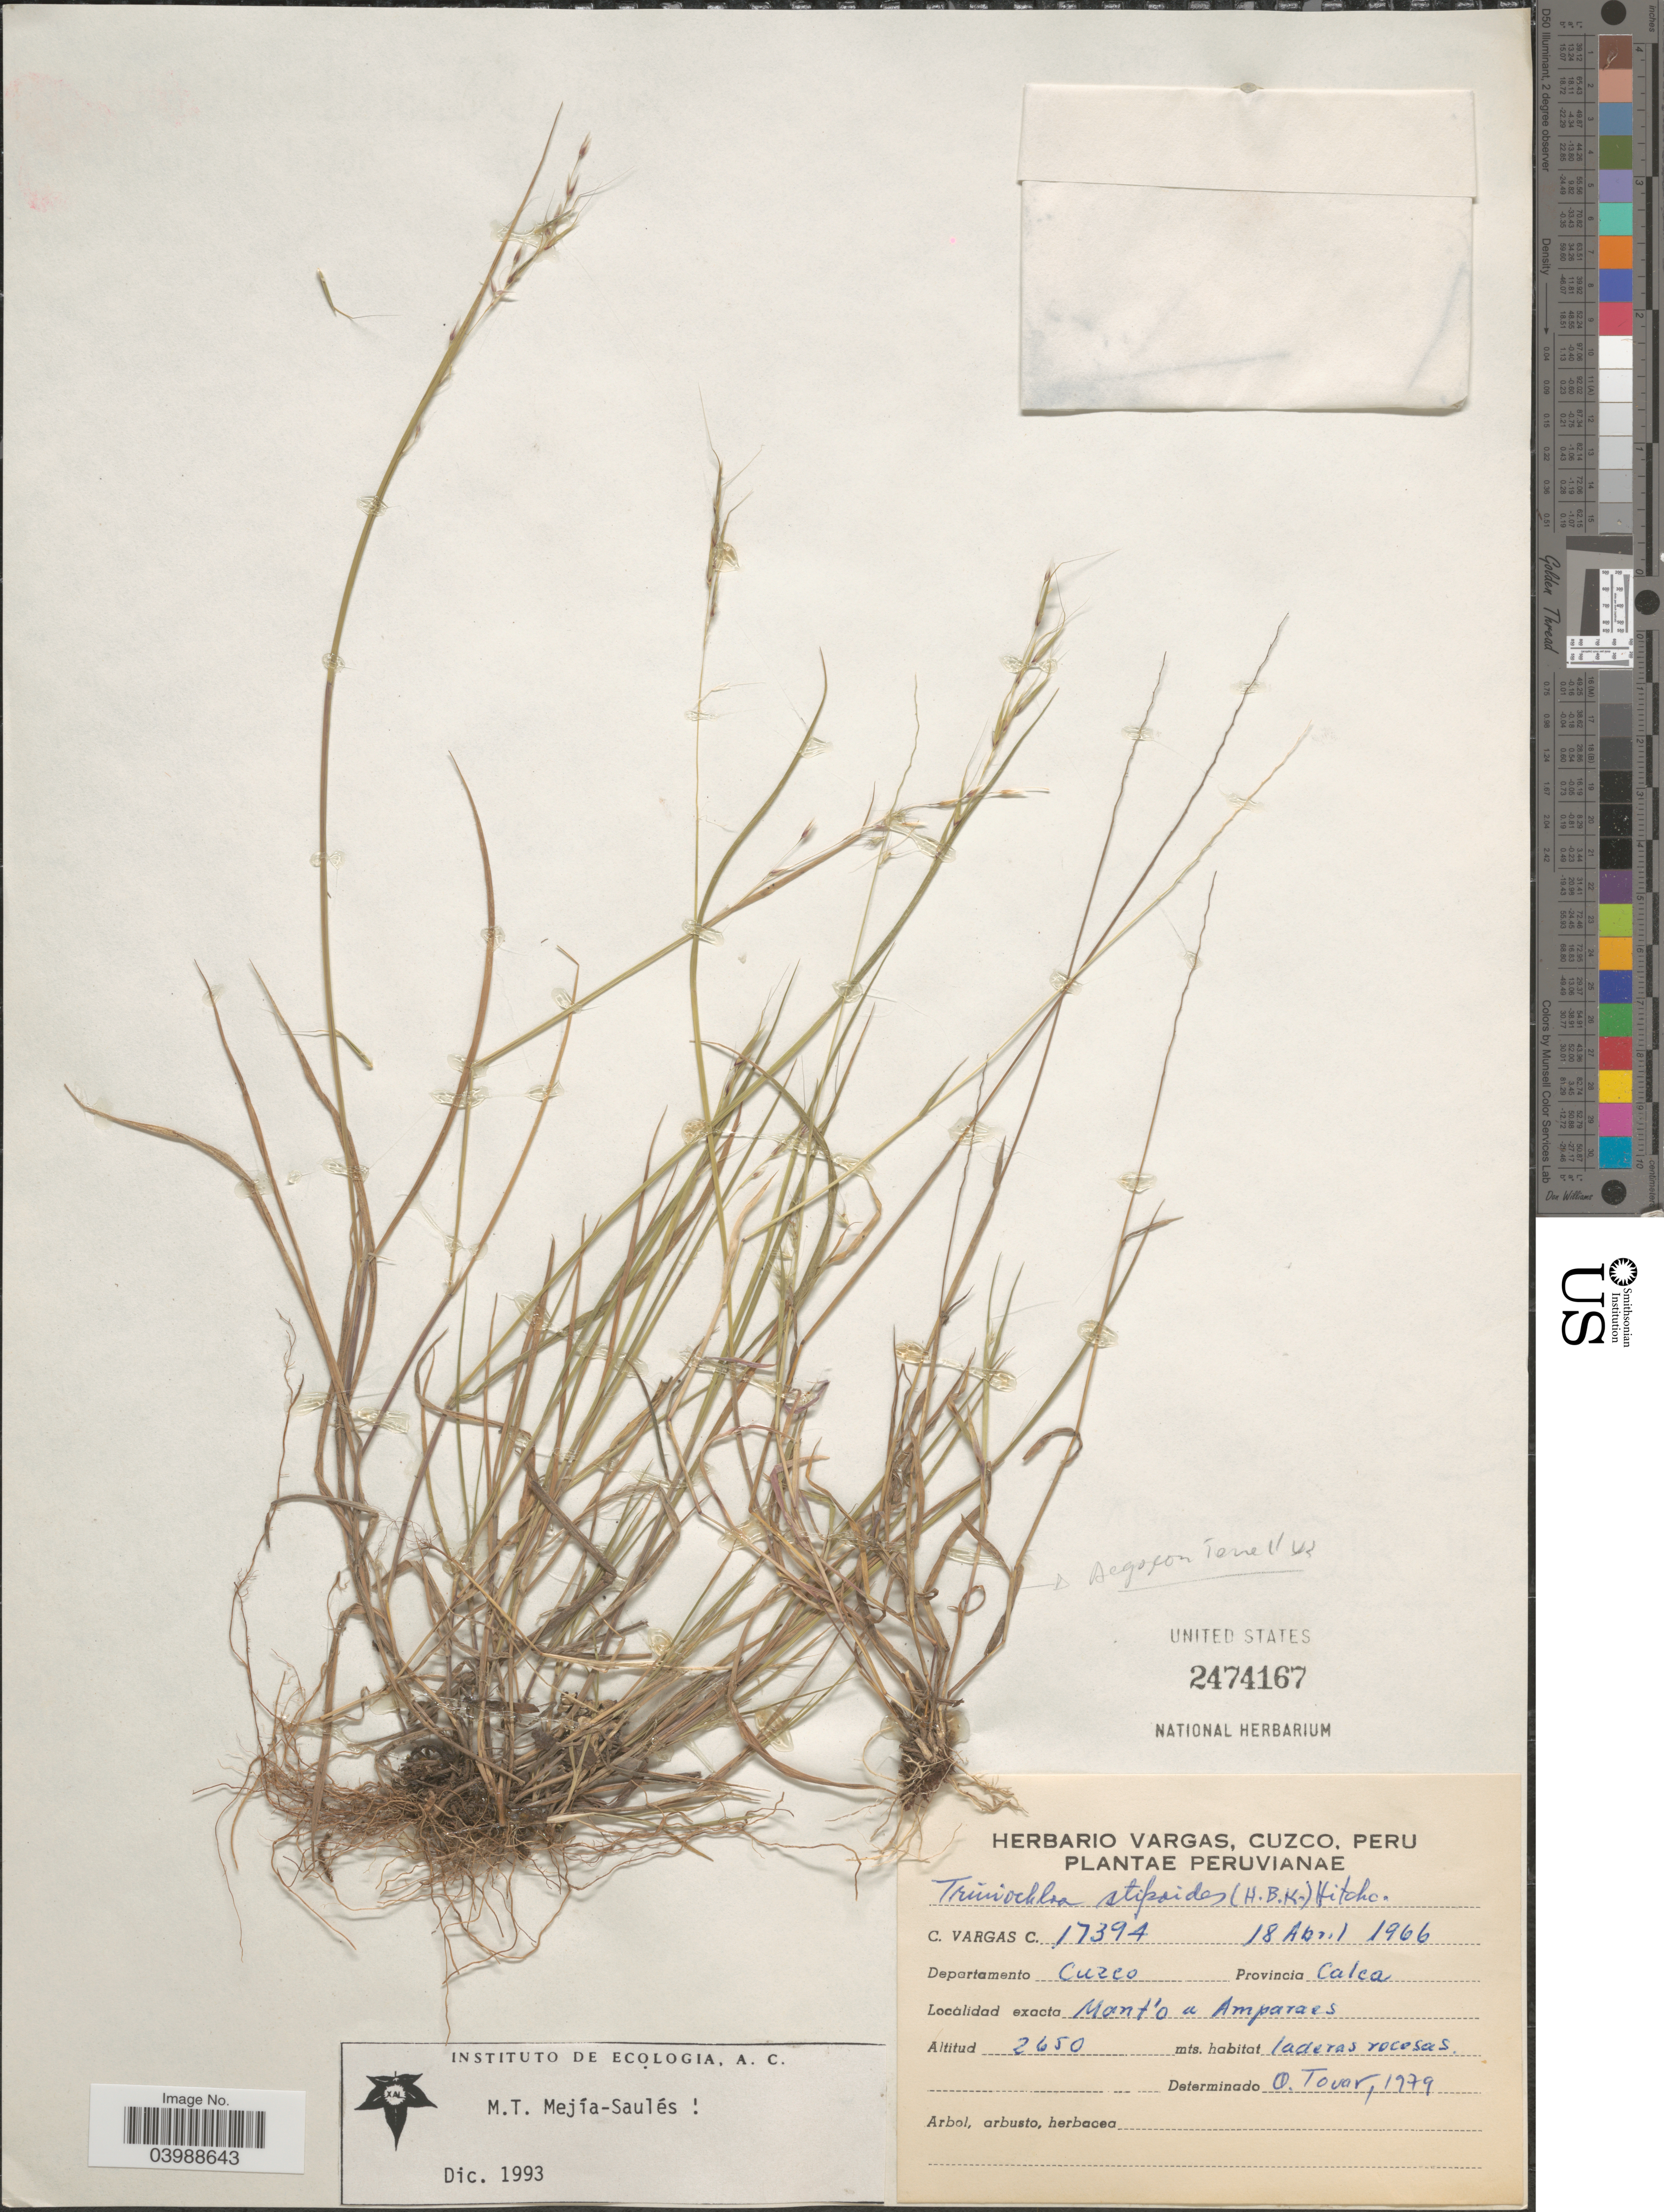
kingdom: Plantae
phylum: Tracheophyta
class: Liliopsida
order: Poales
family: Poaceae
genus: Triniochloa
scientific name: Triniochloa stipoides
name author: (Kunth) Hitchc.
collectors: C. Vargas Calderón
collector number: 17394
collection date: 1966-04-18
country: Peru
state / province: Cusco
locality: Mant'o a Amparaes, Provincia Calca, Departamento Cuzco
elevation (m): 2650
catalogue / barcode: US 2474167